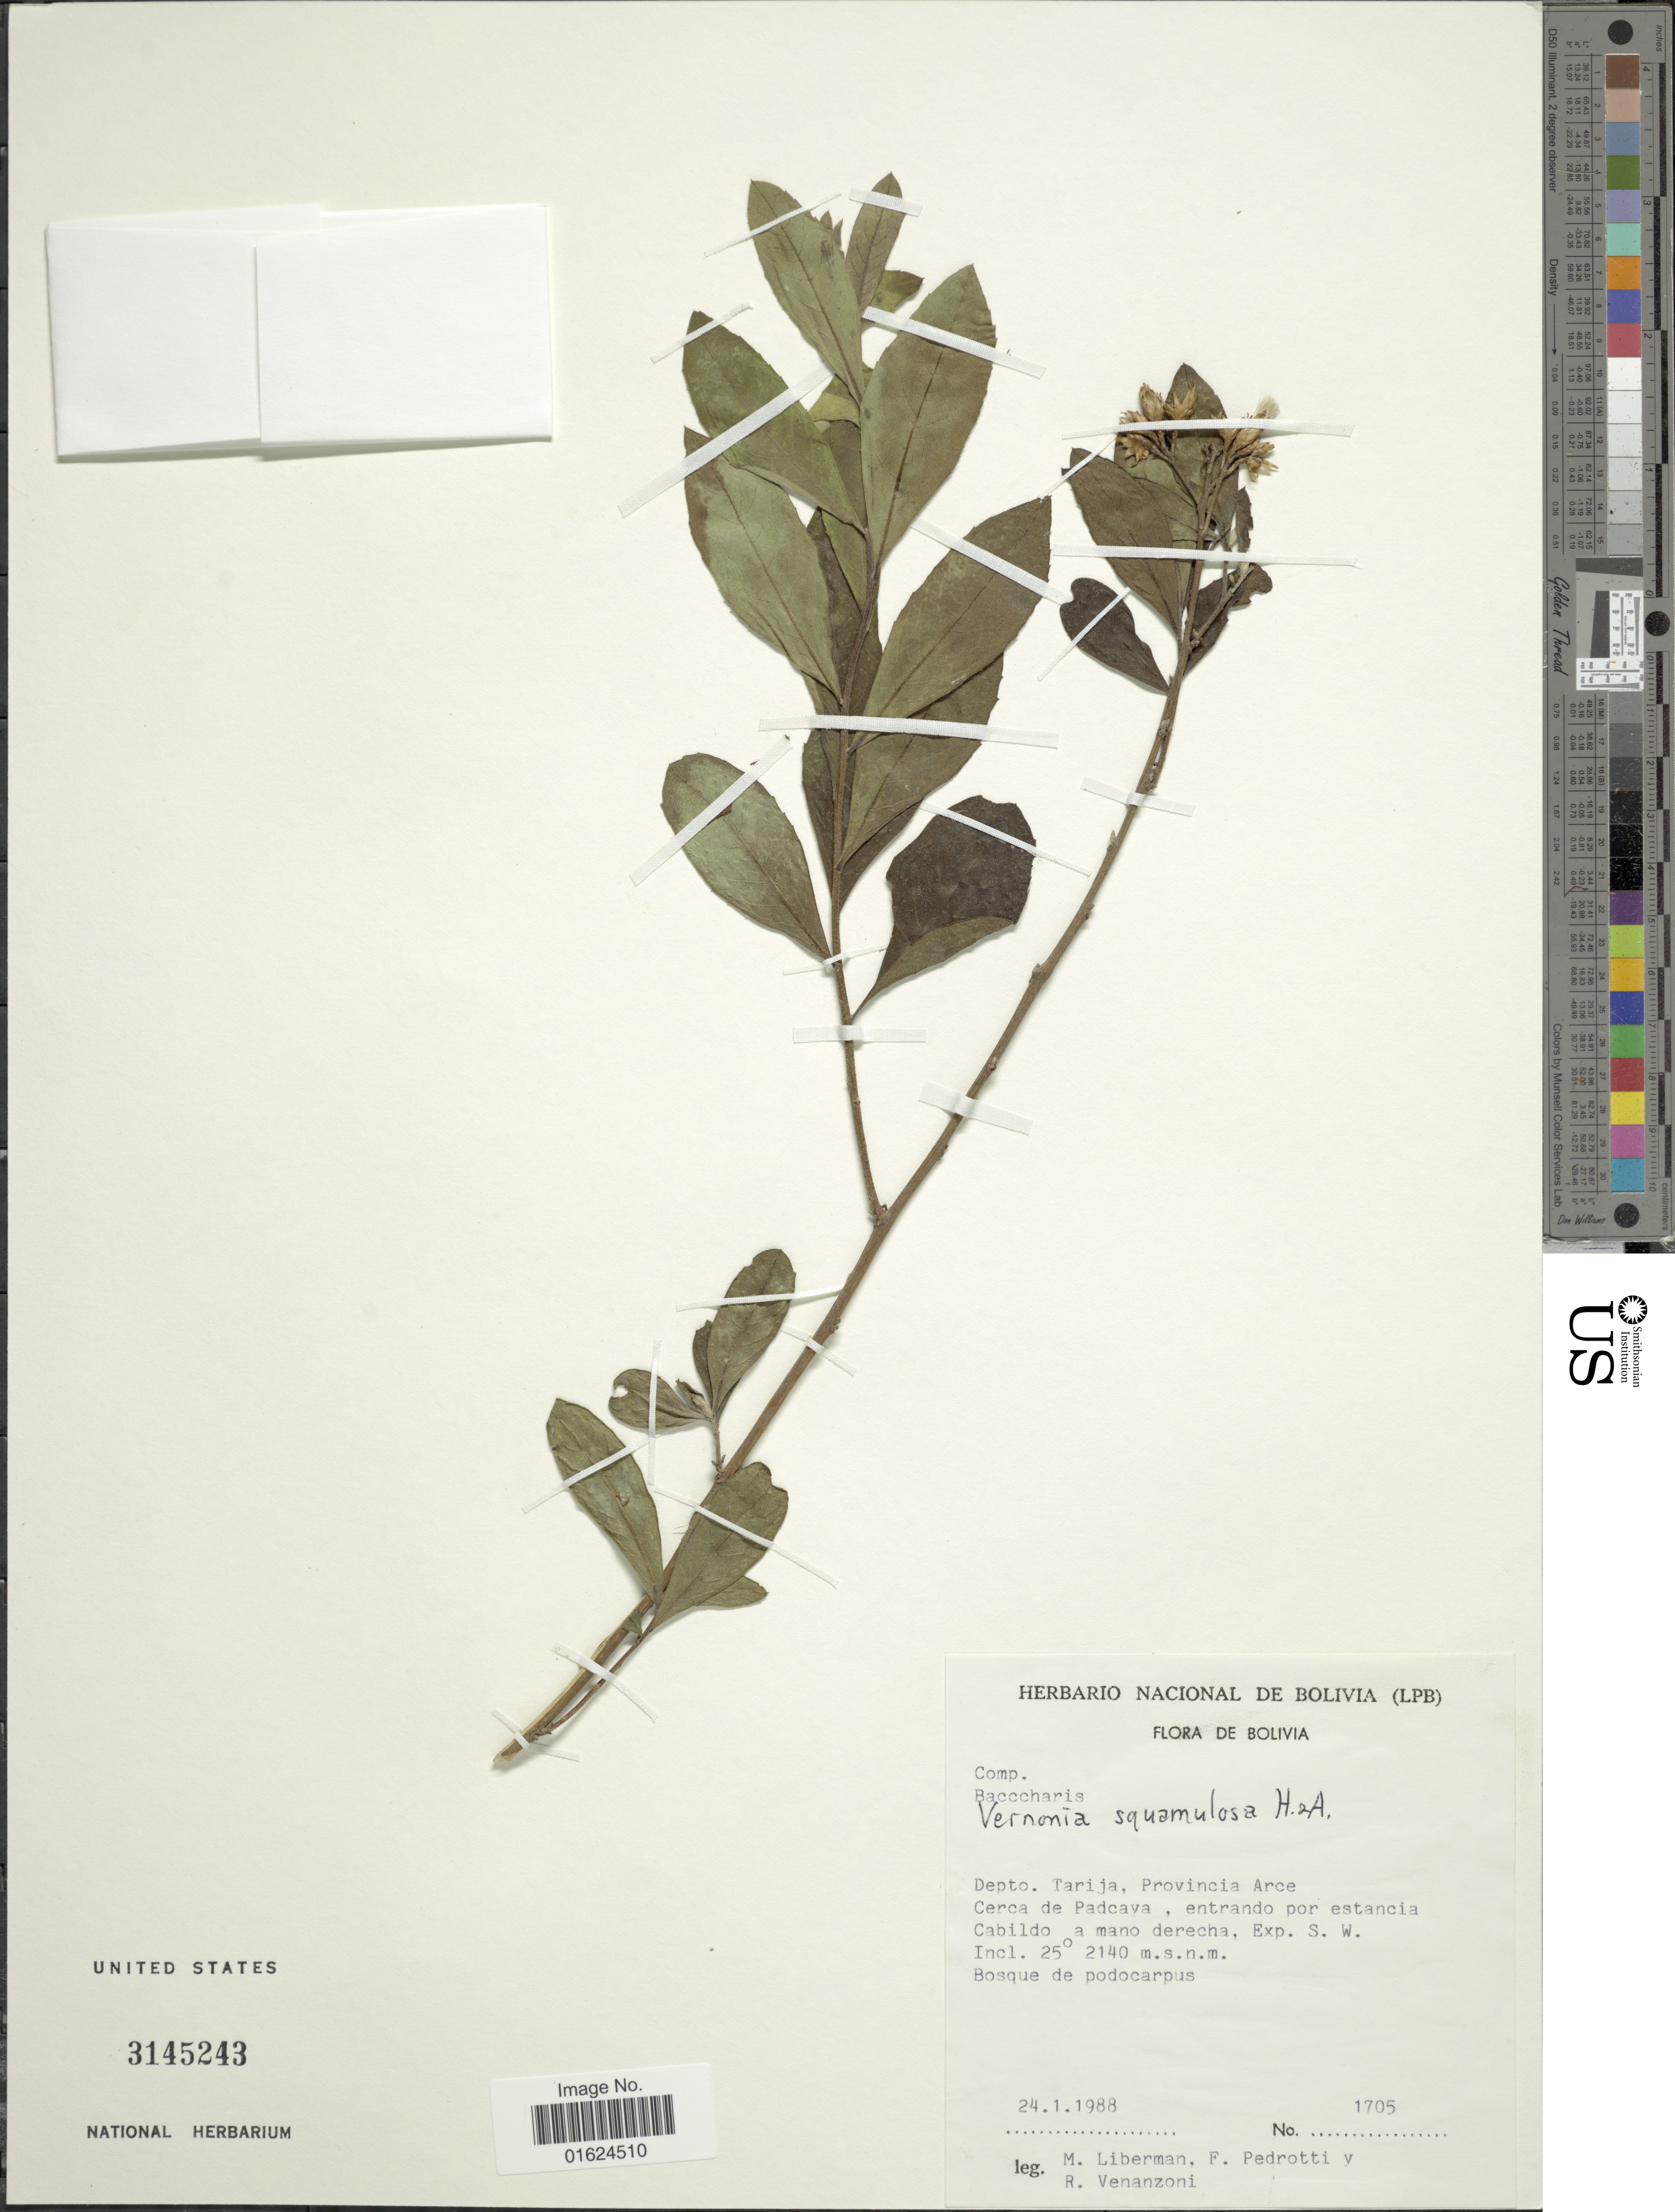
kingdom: Plantae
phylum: Tracheophyta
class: Magnoliopsida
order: Asterales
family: Asteraceae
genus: Vernonanthura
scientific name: Vernonanthura squamulosa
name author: (Hook. & Arn.) H. Rob.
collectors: M. Liberman, F. Pedrotti & R. Venanzoni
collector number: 1705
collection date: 1988-01-24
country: Bolivia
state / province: Tarija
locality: Depto. Tarija, Province Arce, Cerca de Padcaya, entrado por estancia Cabildo a mano derecha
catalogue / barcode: US 3145243